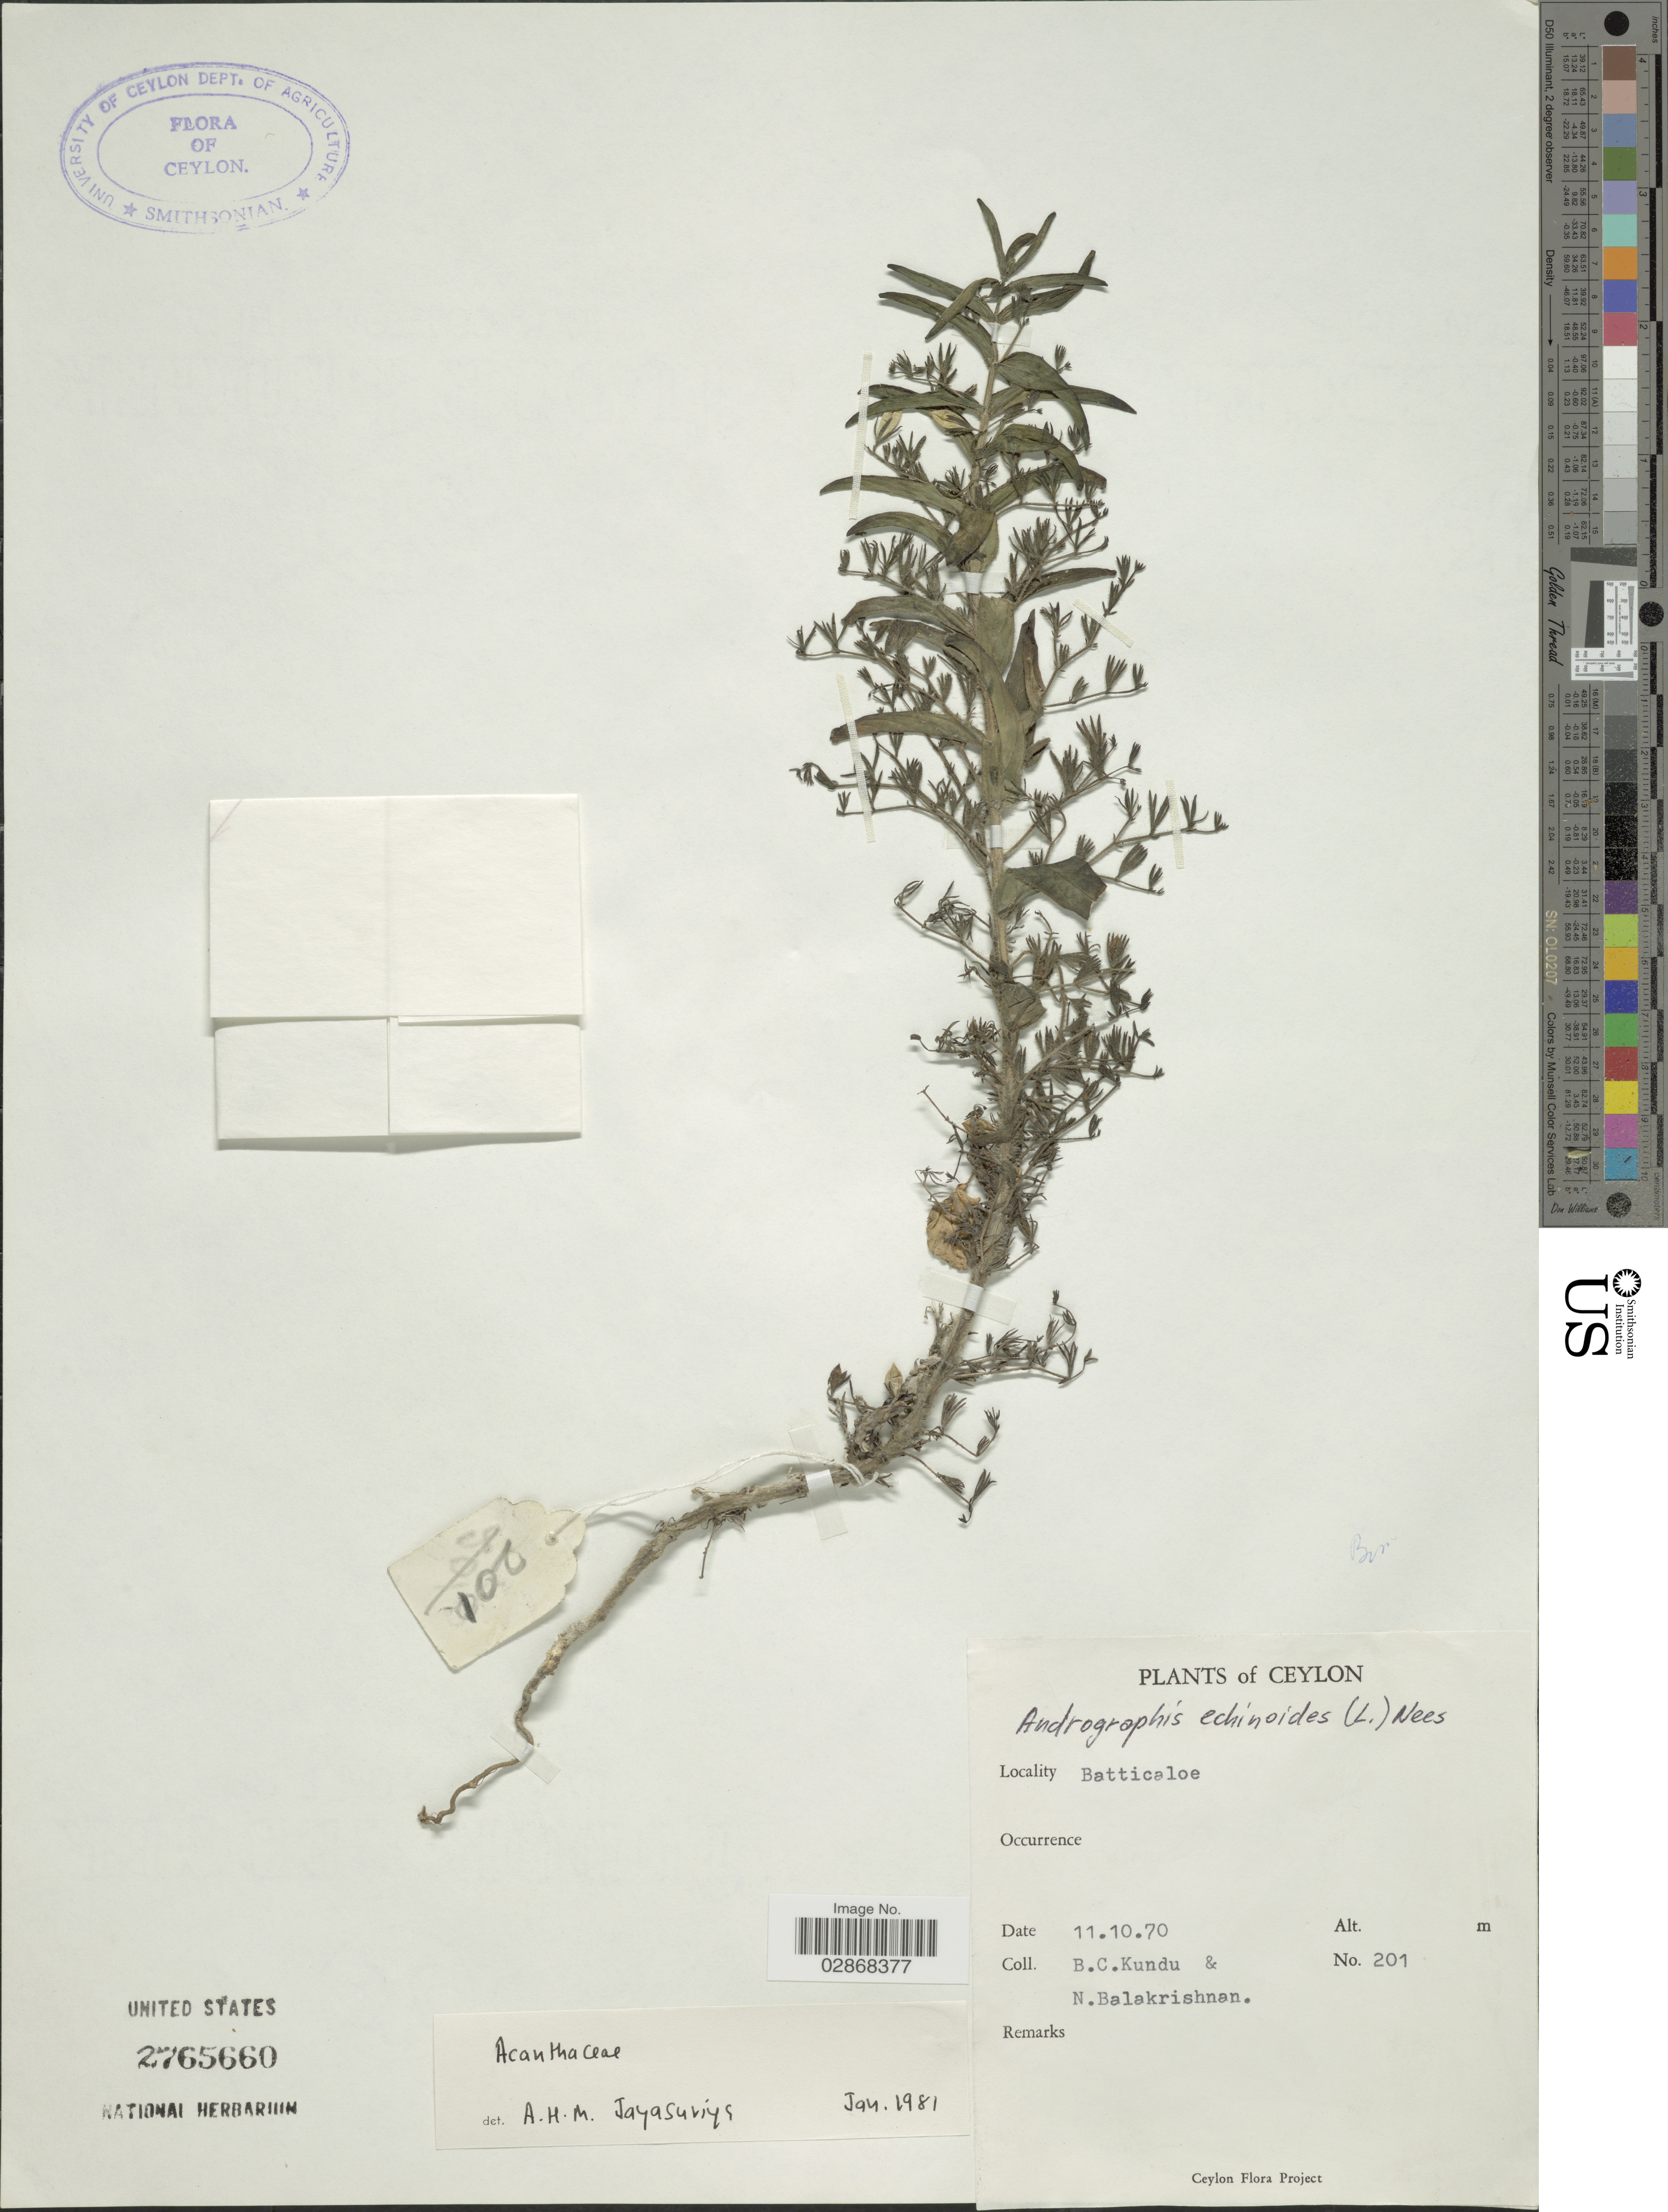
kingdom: Plantae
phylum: Tracheophyta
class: Magnoliopsida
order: Lamiales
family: Acanthaceae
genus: Andrographis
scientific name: Andrographis echioides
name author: (L.) Nees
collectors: B. C. Kundu & N. Balakrishnan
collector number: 201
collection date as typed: Transcribed d/m/y: 11/10/70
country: Sri Lanka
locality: Ceylon. Batticaloe.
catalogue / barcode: US 2765660